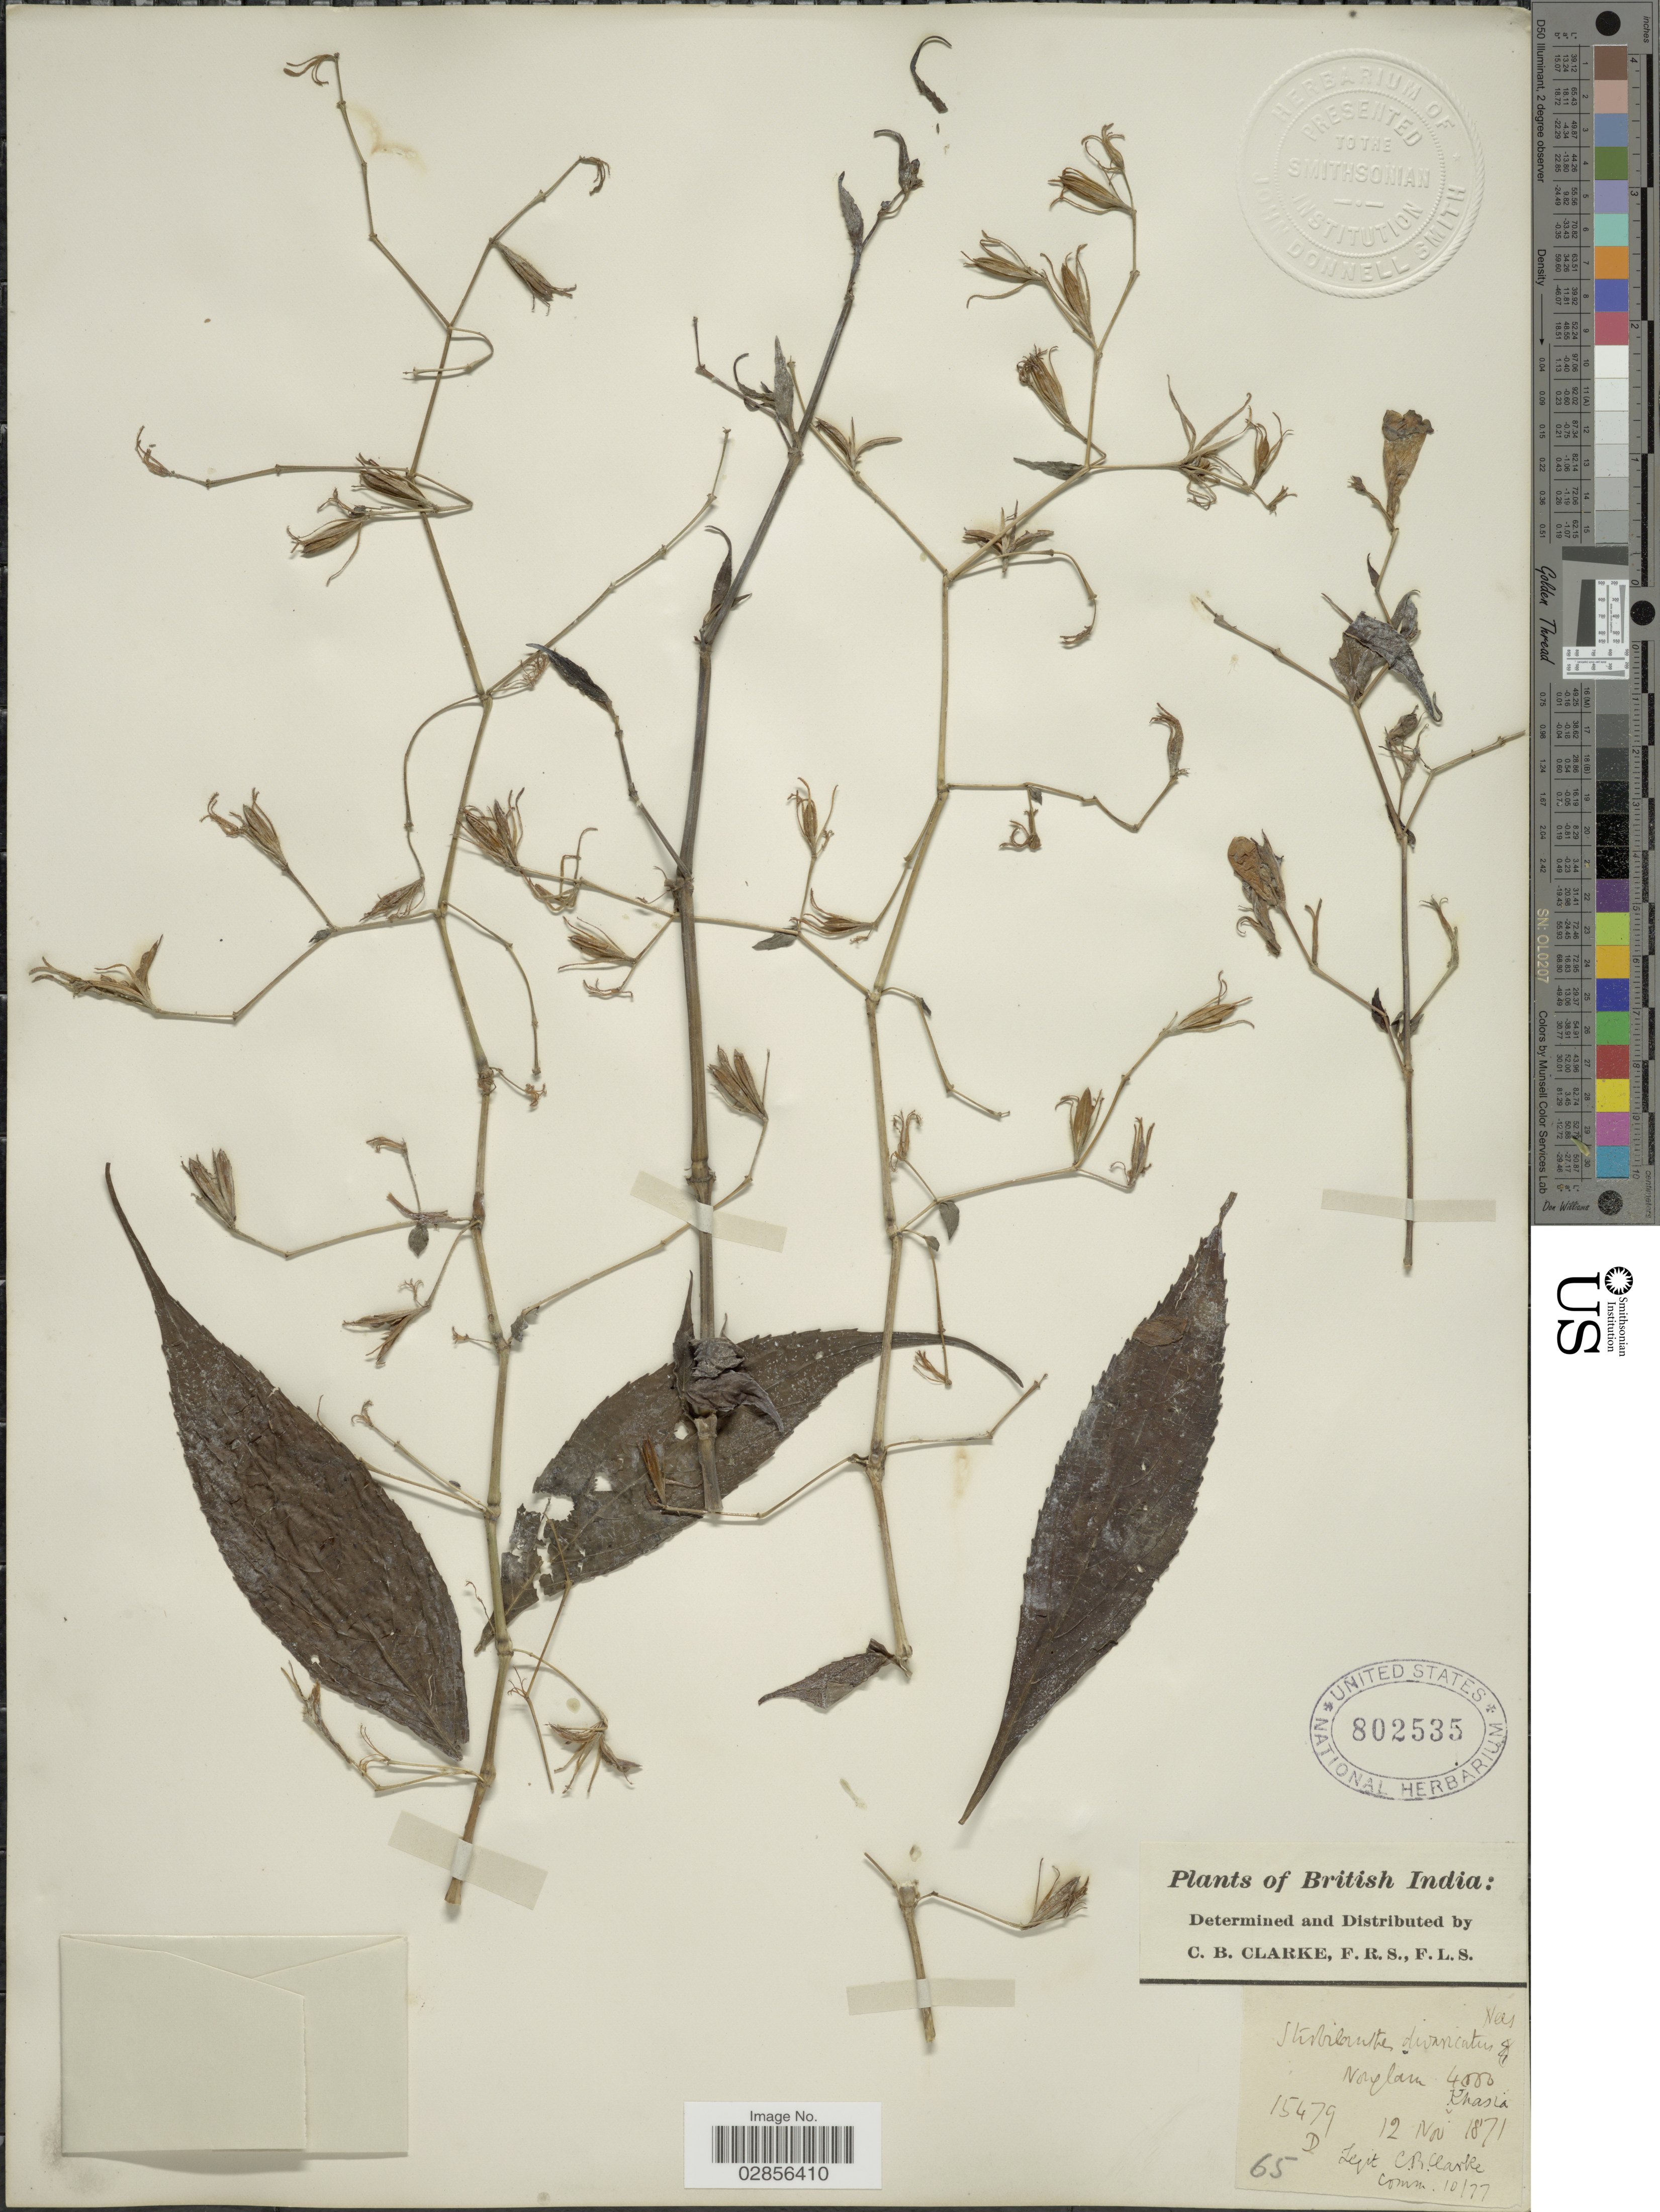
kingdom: Plantae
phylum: Tracheophyta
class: Magnoliopsida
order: Lamiales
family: Acanthaceae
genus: Strobilanthes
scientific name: Strobilanthes divaricatus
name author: T. Anderson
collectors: C. B. Clarke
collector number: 15479D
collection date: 1871-11-12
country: India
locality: British India. Nonglam. Khasia.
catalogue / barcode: US 802535